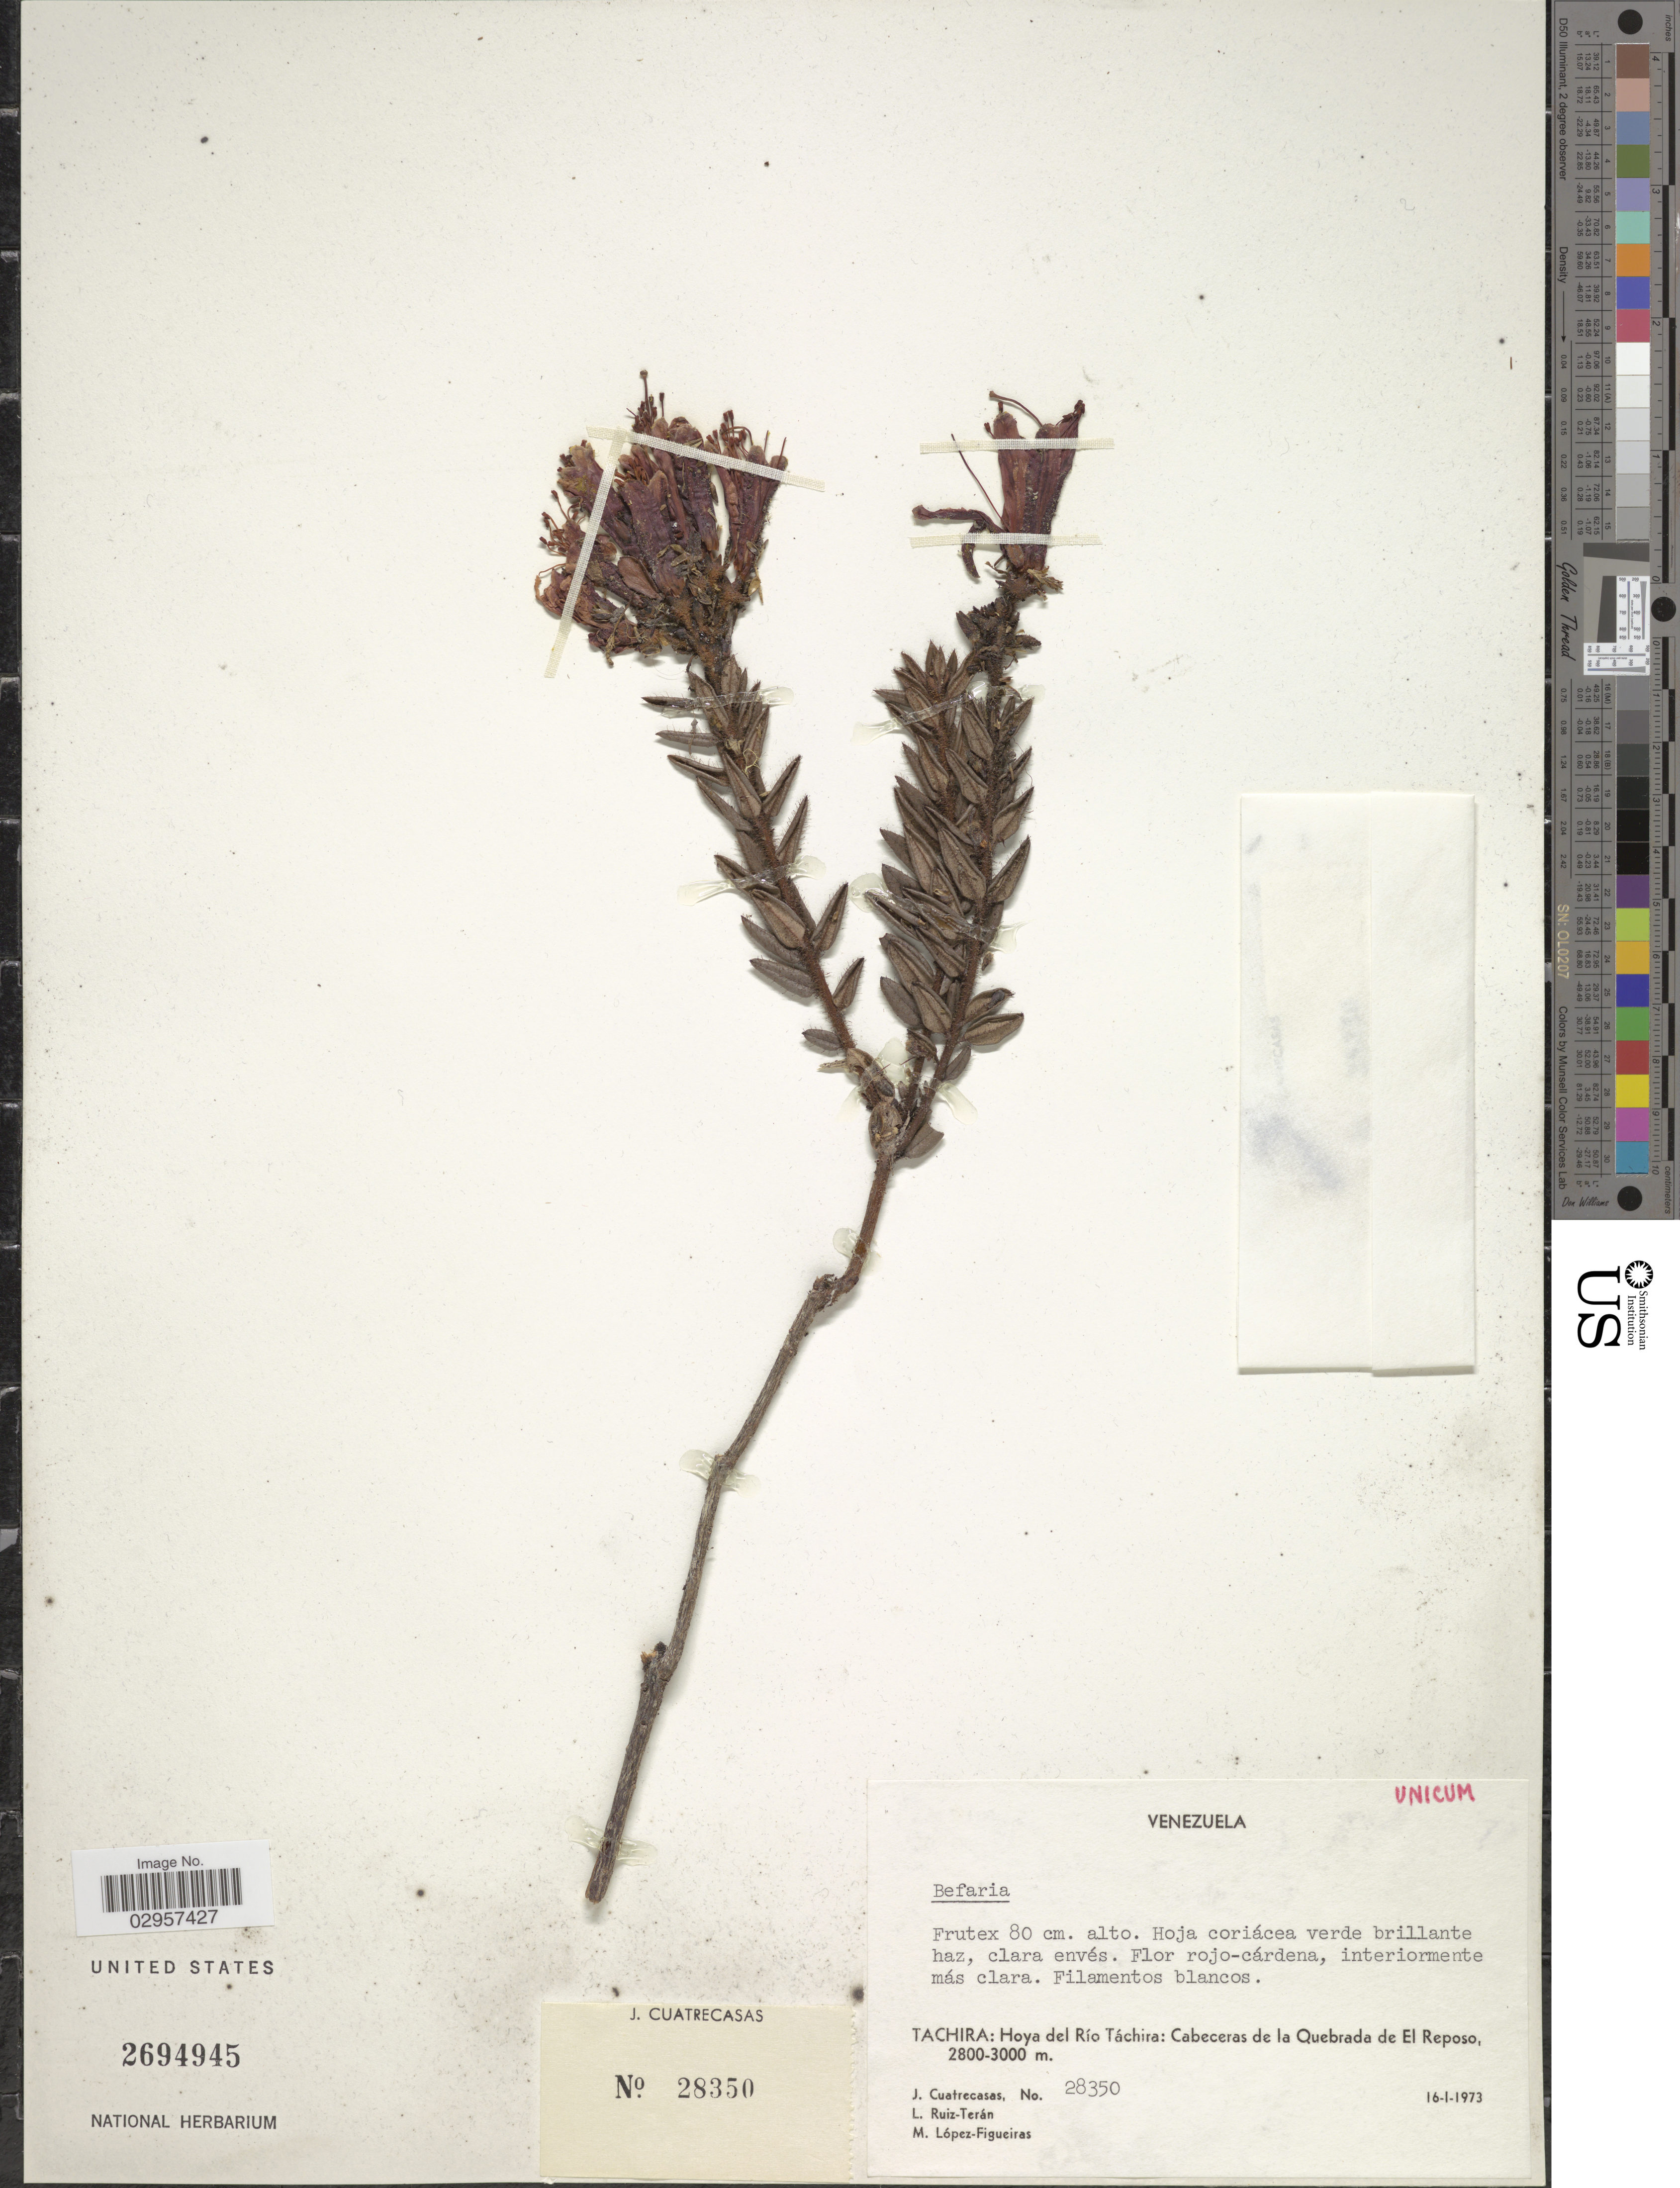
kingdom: Plantae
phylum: Tracheophyta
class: Magnoliopsida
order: Ericales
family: Ericaceae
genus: Befaria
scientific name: Befaria sp.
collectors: J. Cuatrecasas, L. E. Ruíz-Terán & M. Lopéz-F.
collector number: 28350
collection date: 1973-01-16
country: Venezuela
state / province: Tachira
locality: Tachira: Hoya del Río Táchira: Cabeceras de la Quebrada de El Reposo.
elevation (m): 2800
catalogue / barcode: US 2694945